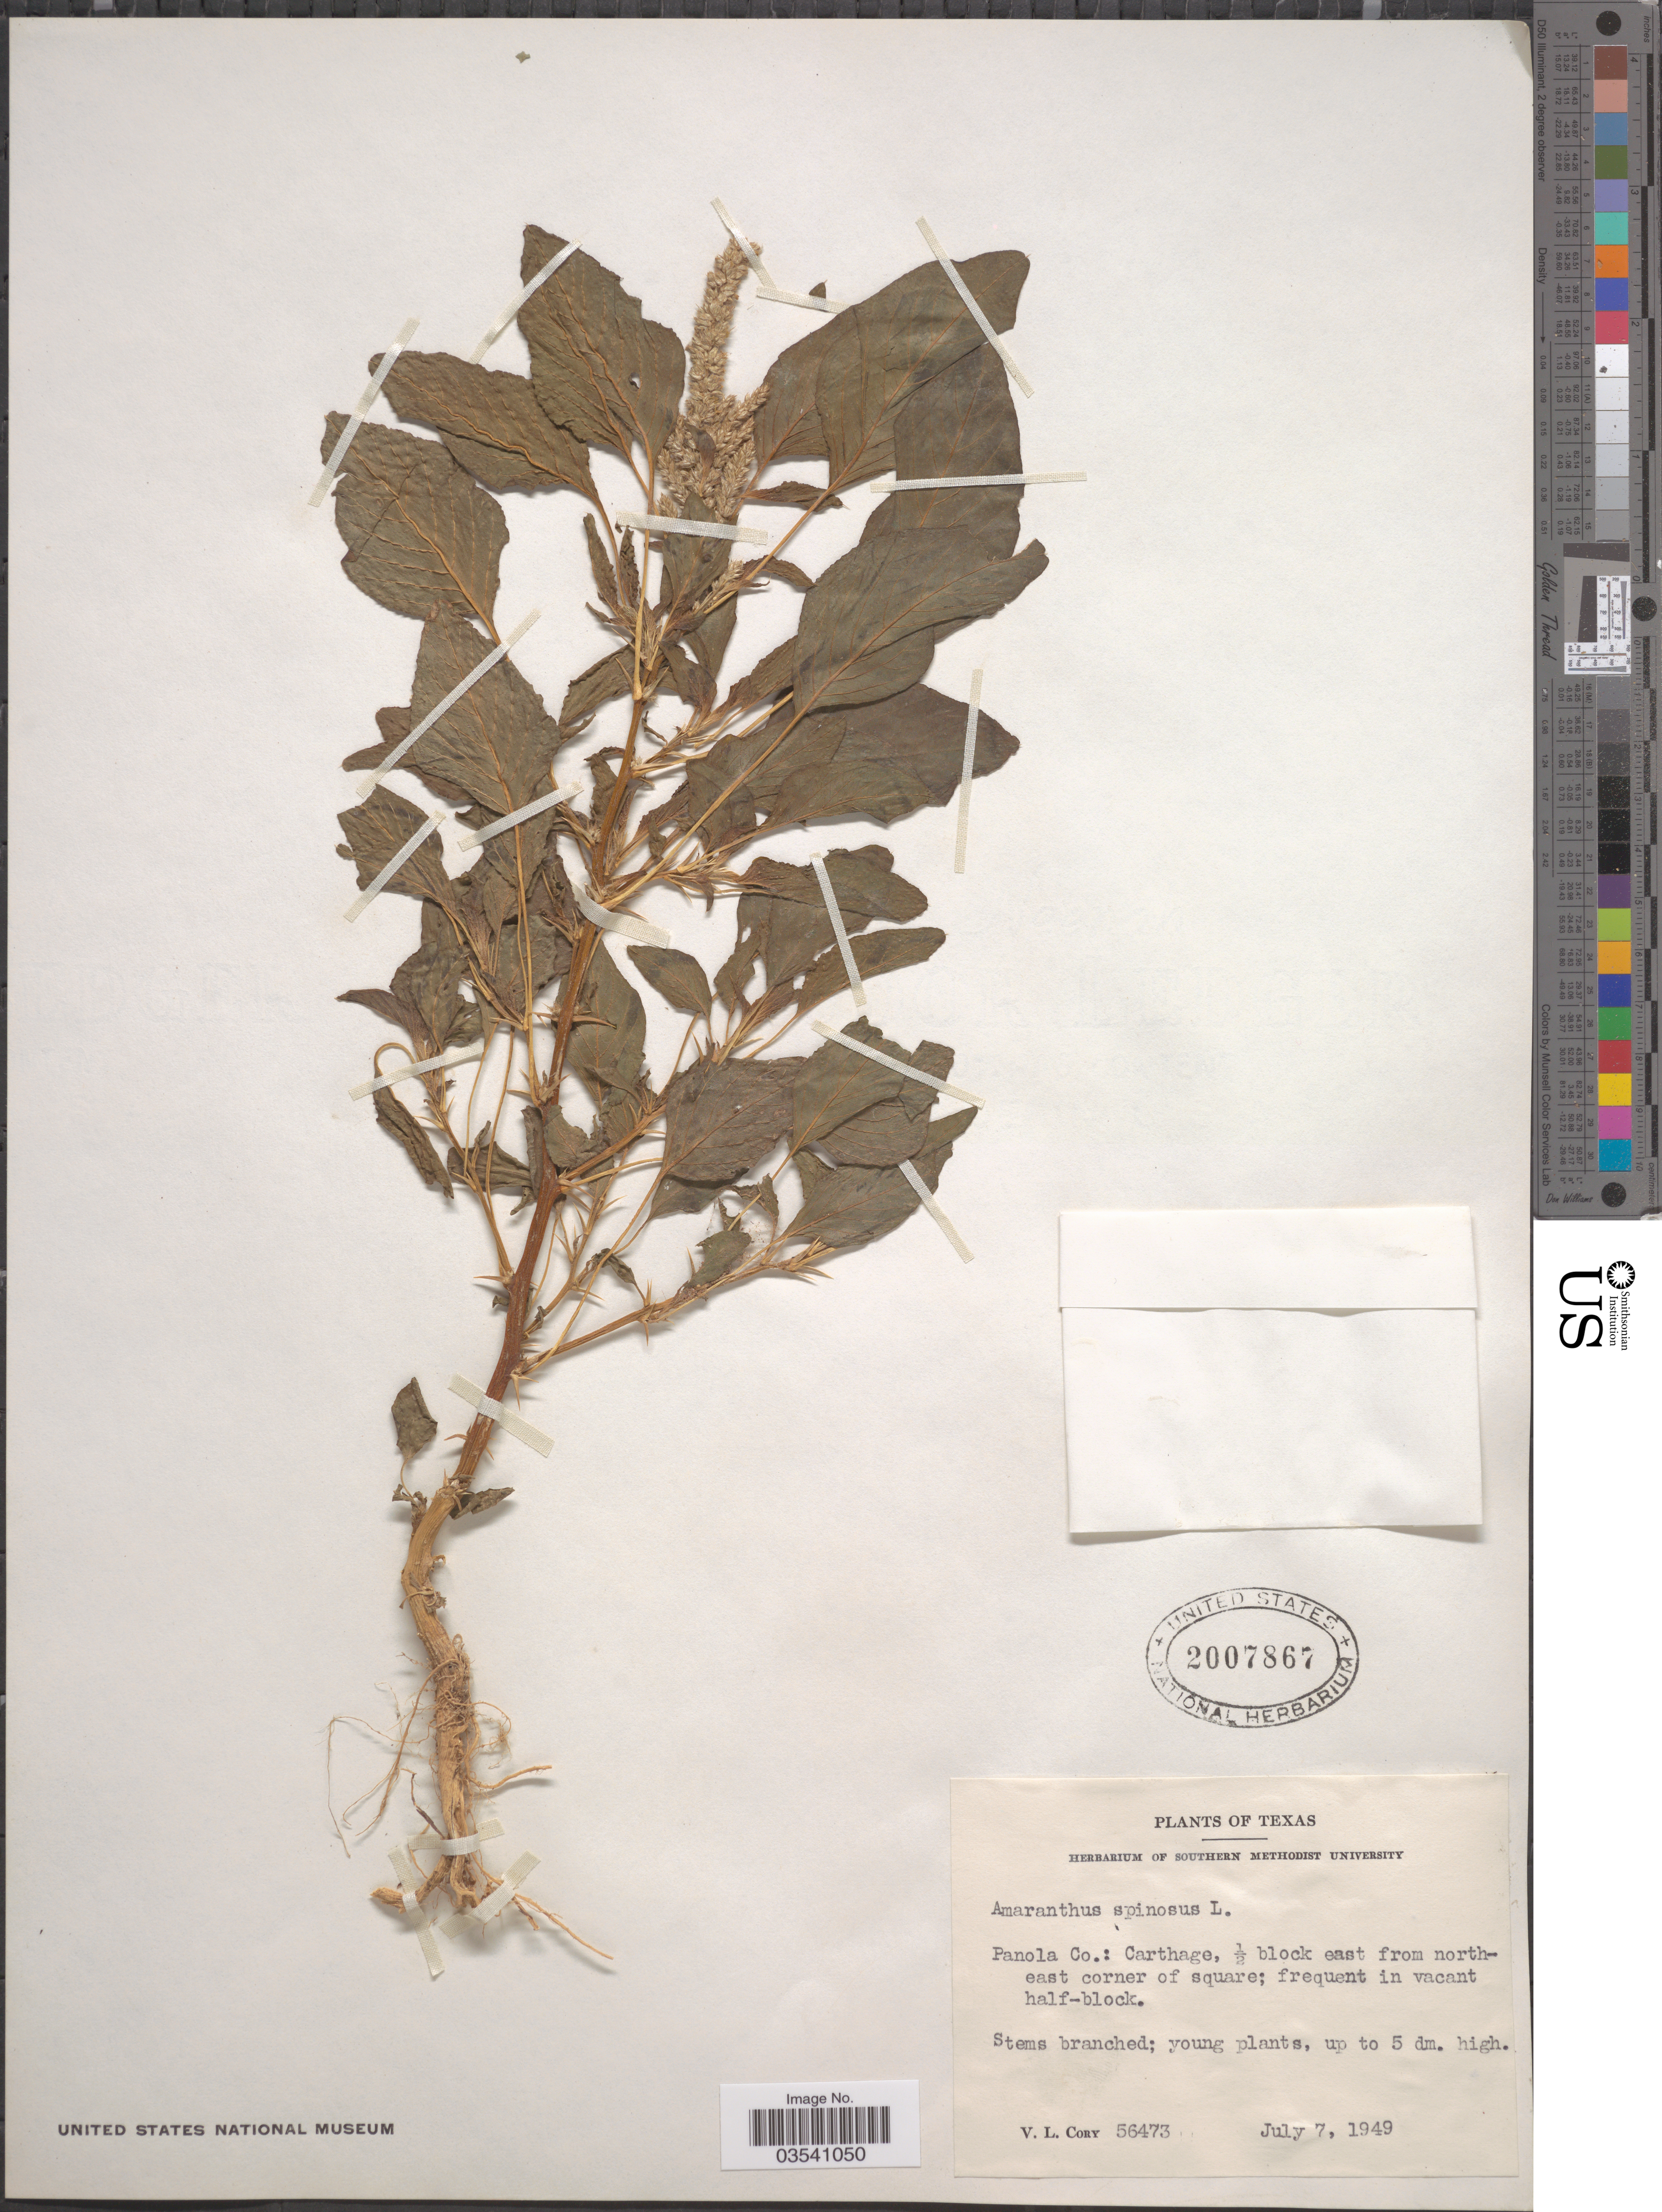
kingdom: Plantae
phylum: Tracheophyta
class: Magnoliopsida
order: Caryophyllales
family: Amaranthaceae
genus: Amaranthus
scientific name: Amaranthus spinosus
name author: L.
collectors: V. Cory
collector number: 56473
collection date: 1949-07-07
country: United States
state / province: Texas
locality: Panola Co.: Carthage, ½ block east from northeast corner of square.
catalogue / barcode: US 2007867